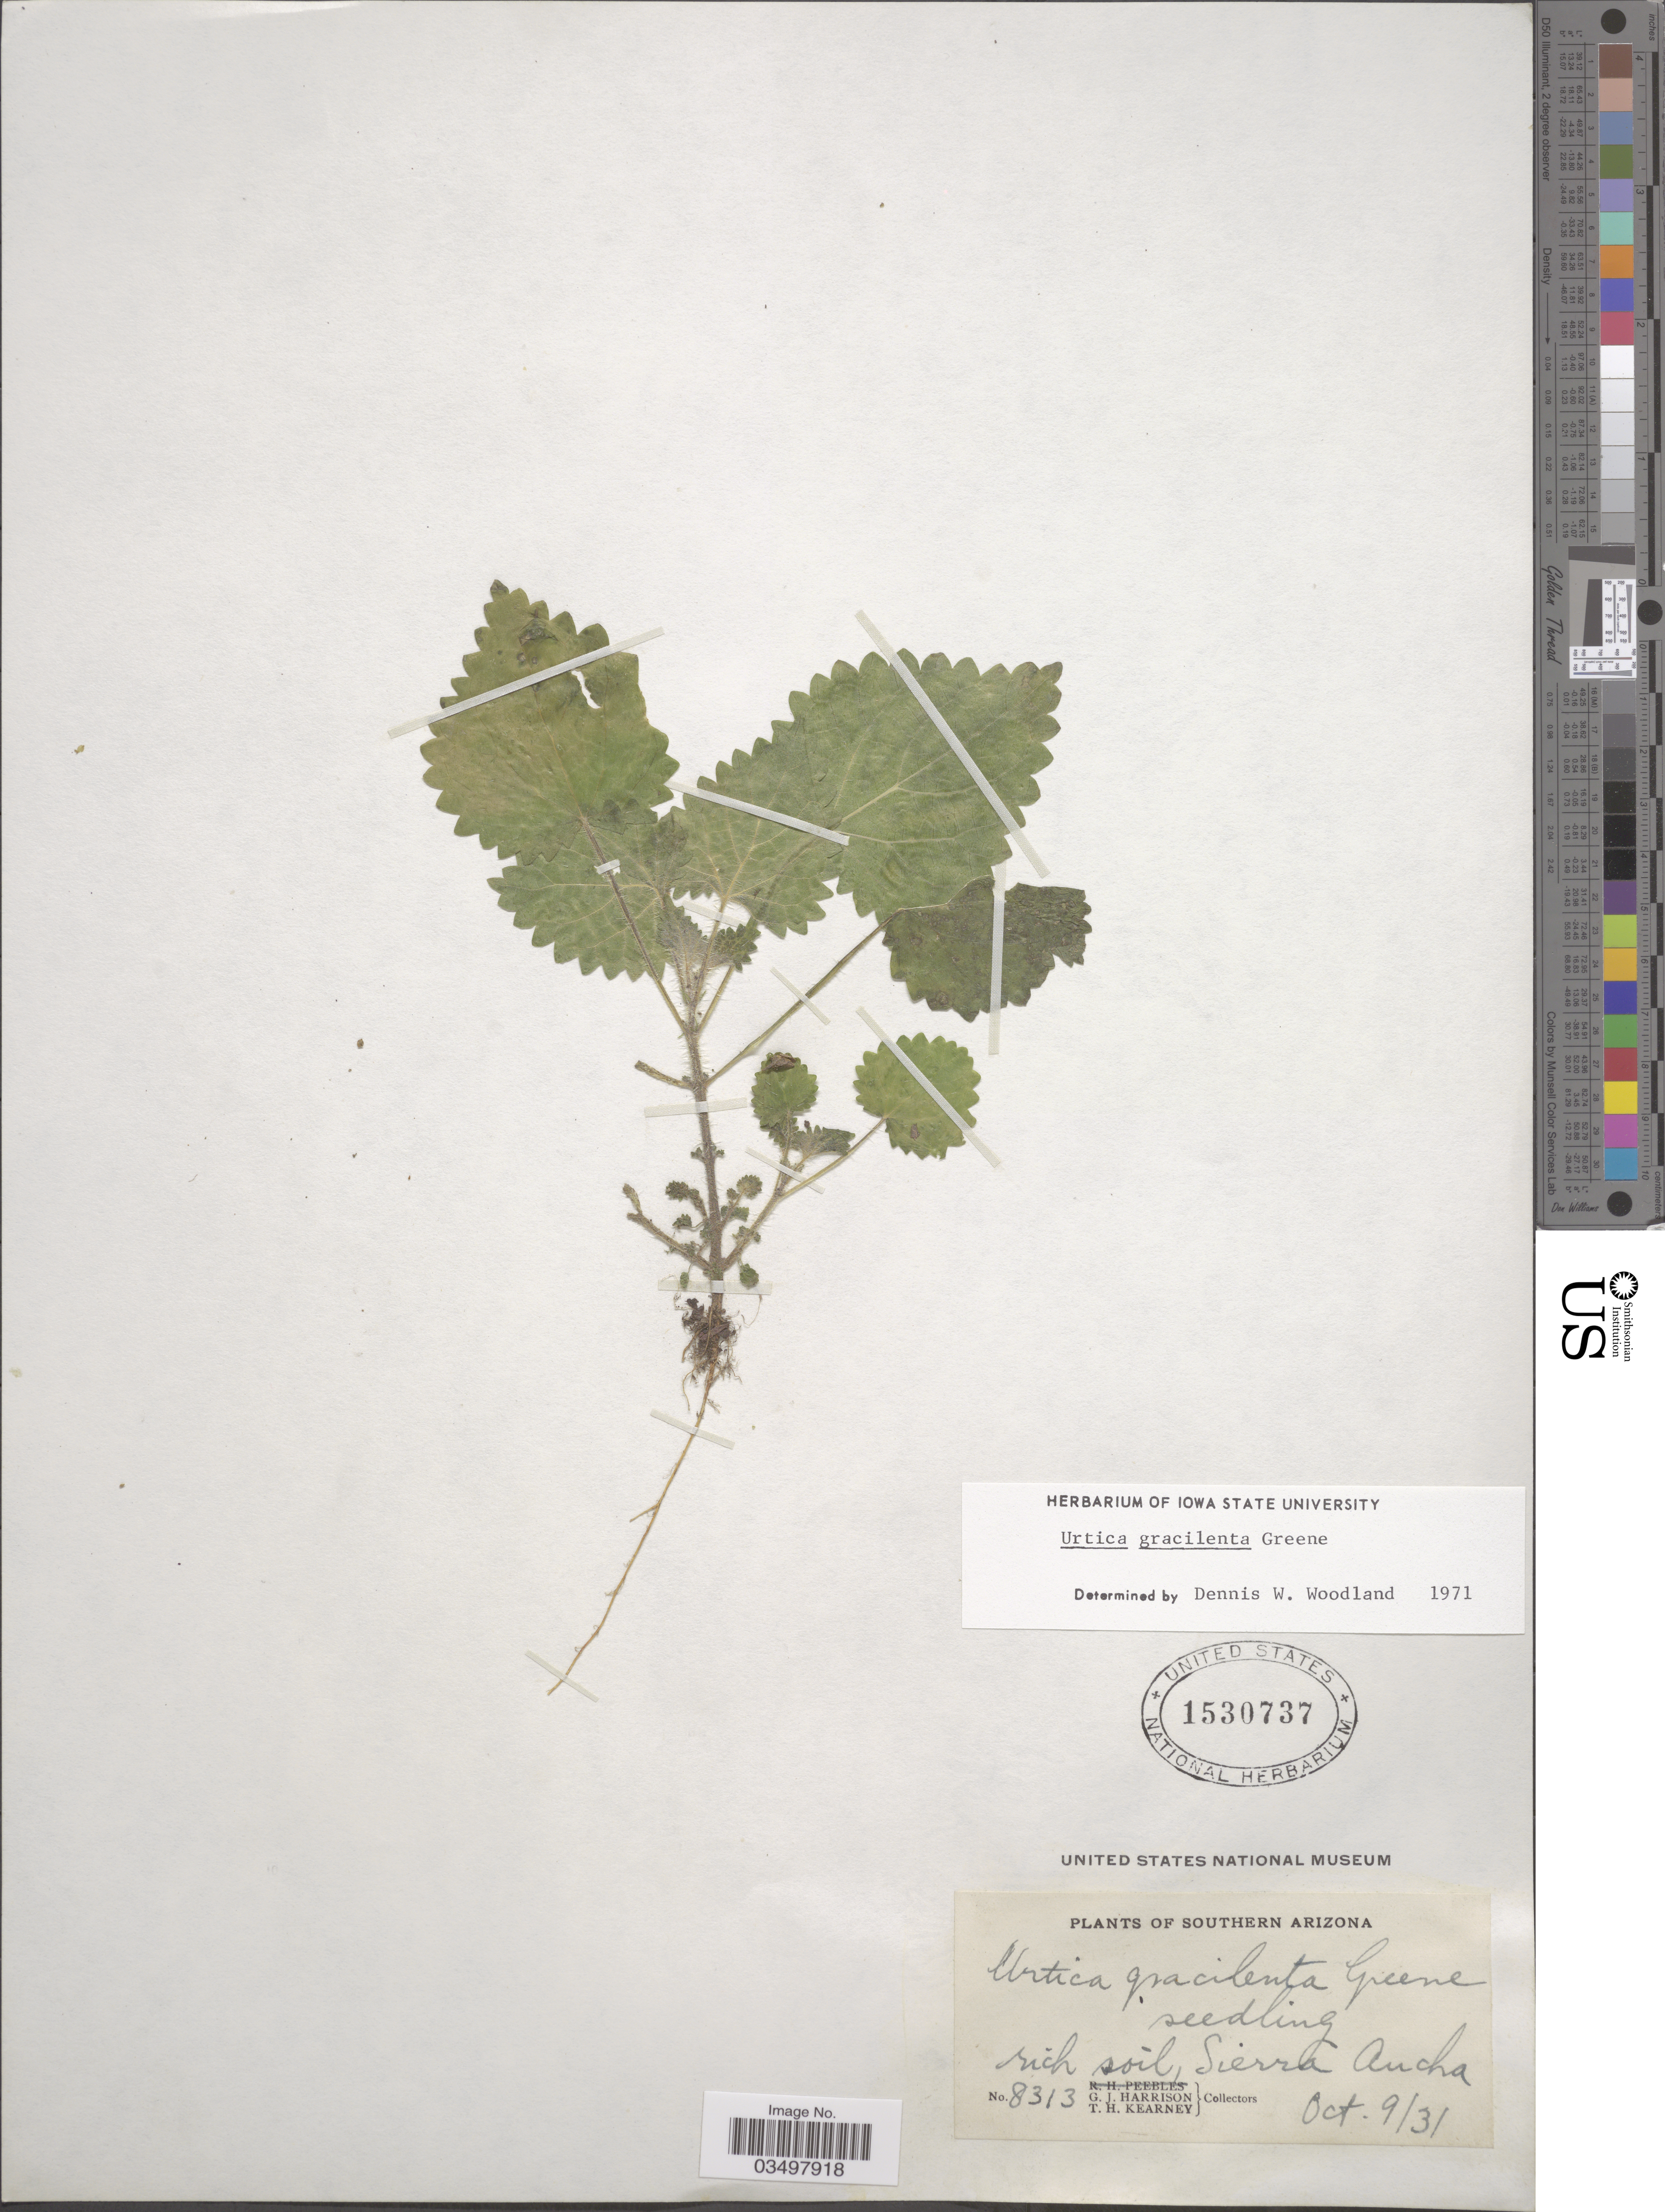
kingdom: Plantae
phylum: Tracheophyta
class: Magnoliopsida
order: Rosales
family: Urticaceae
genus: Urtica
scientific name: Urtica gracilenta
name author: Greene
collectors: G. J. Harrison & T. H. Kearney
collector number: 8313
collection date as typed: Transcribed d/m/y: 9/10/31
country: United States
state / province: Arizona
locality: Southern Arizona. Sierra Ancha.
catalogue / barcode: US 1530737